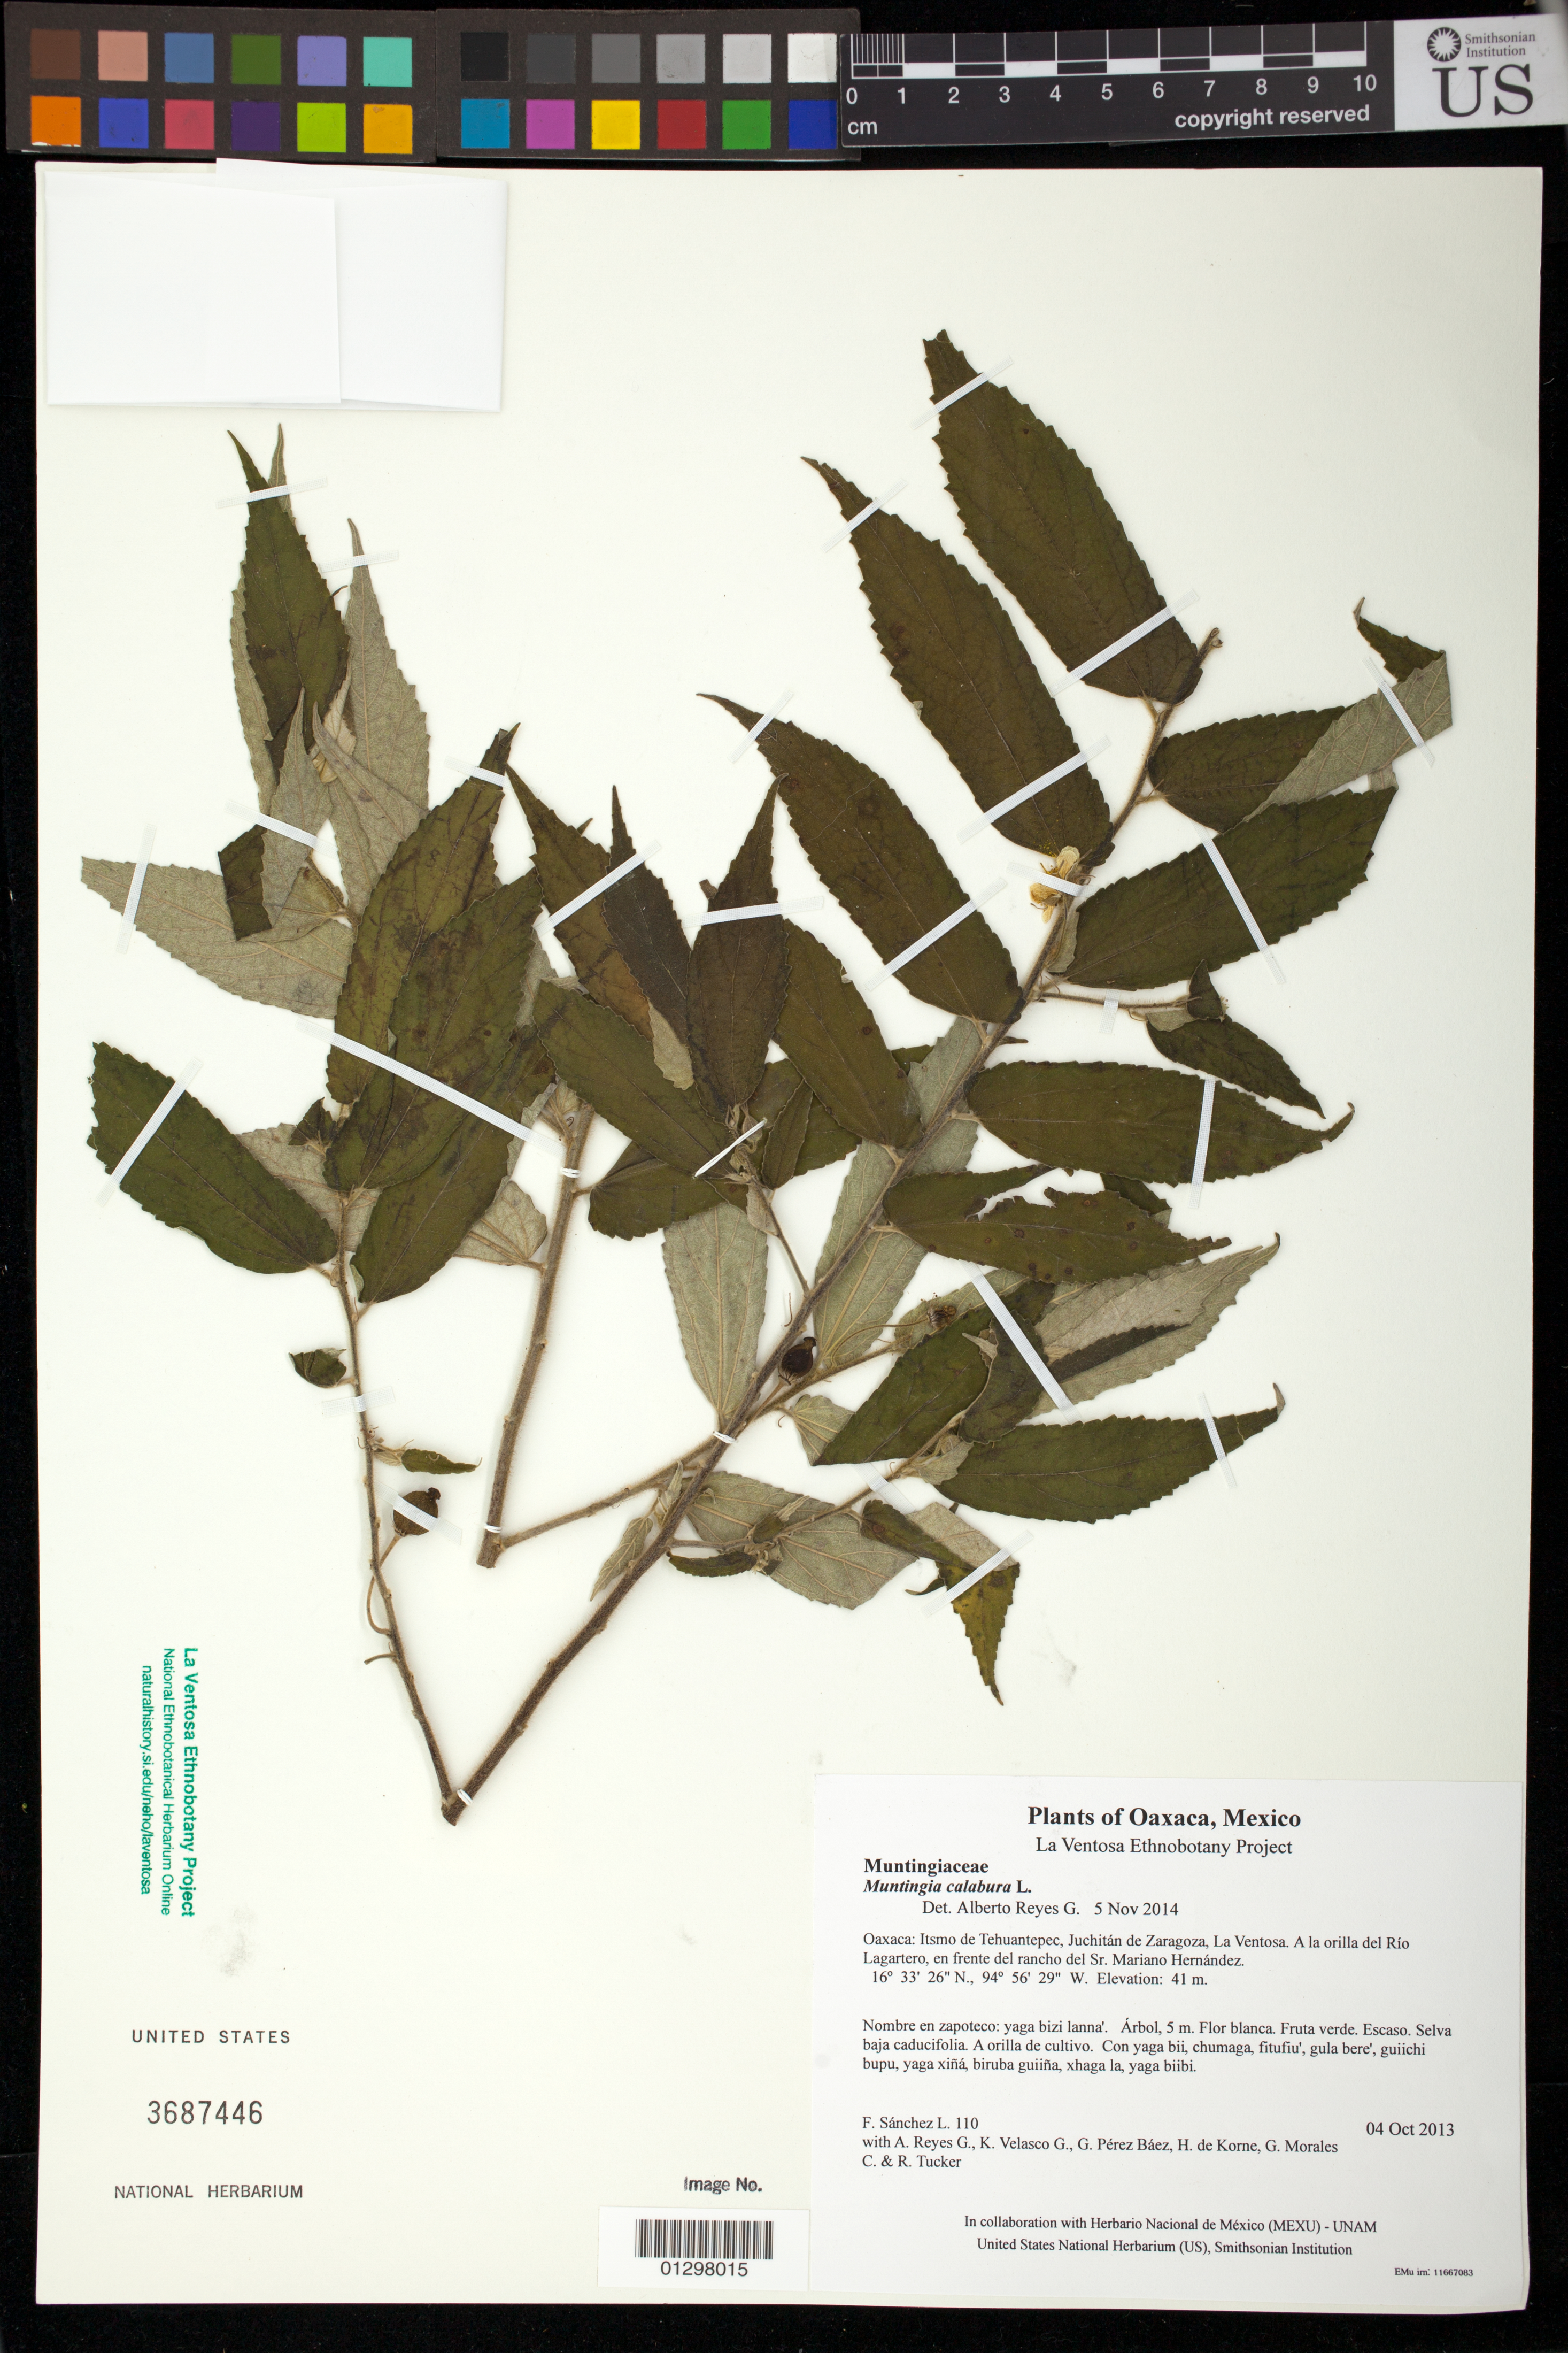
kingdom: Plantae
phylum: Tracheophyta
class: Magnoliopsida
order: Malvales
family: Muntingiaceae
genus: Muntingia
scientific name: Muntingia calabura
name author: L.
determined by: Reyes García, A.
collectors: F. Sánchez L., A. Reyes G., K. Velasco G., G. Pérez Báez, H. de Korne, G. Morales C. & R. Tucker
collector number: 110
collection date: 2013-10-04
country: Mexico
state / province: Oaxaca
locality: Itsmo de Tehuantepec, Juchitán de Zaragoza, La Ventosa. A la orilla del Río Lagartero, en frente del rancho del Sr. Mariano Hernández.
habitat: Selva baja caducifolia. A orilla de cultivo.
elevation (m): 41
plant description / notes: JEBOT, MEXU, SIPI, US; Yaga. 5 m. Guie' naquichi'. Cuaananaxhi naga'. Huaxie'.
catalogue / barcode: US 3687446